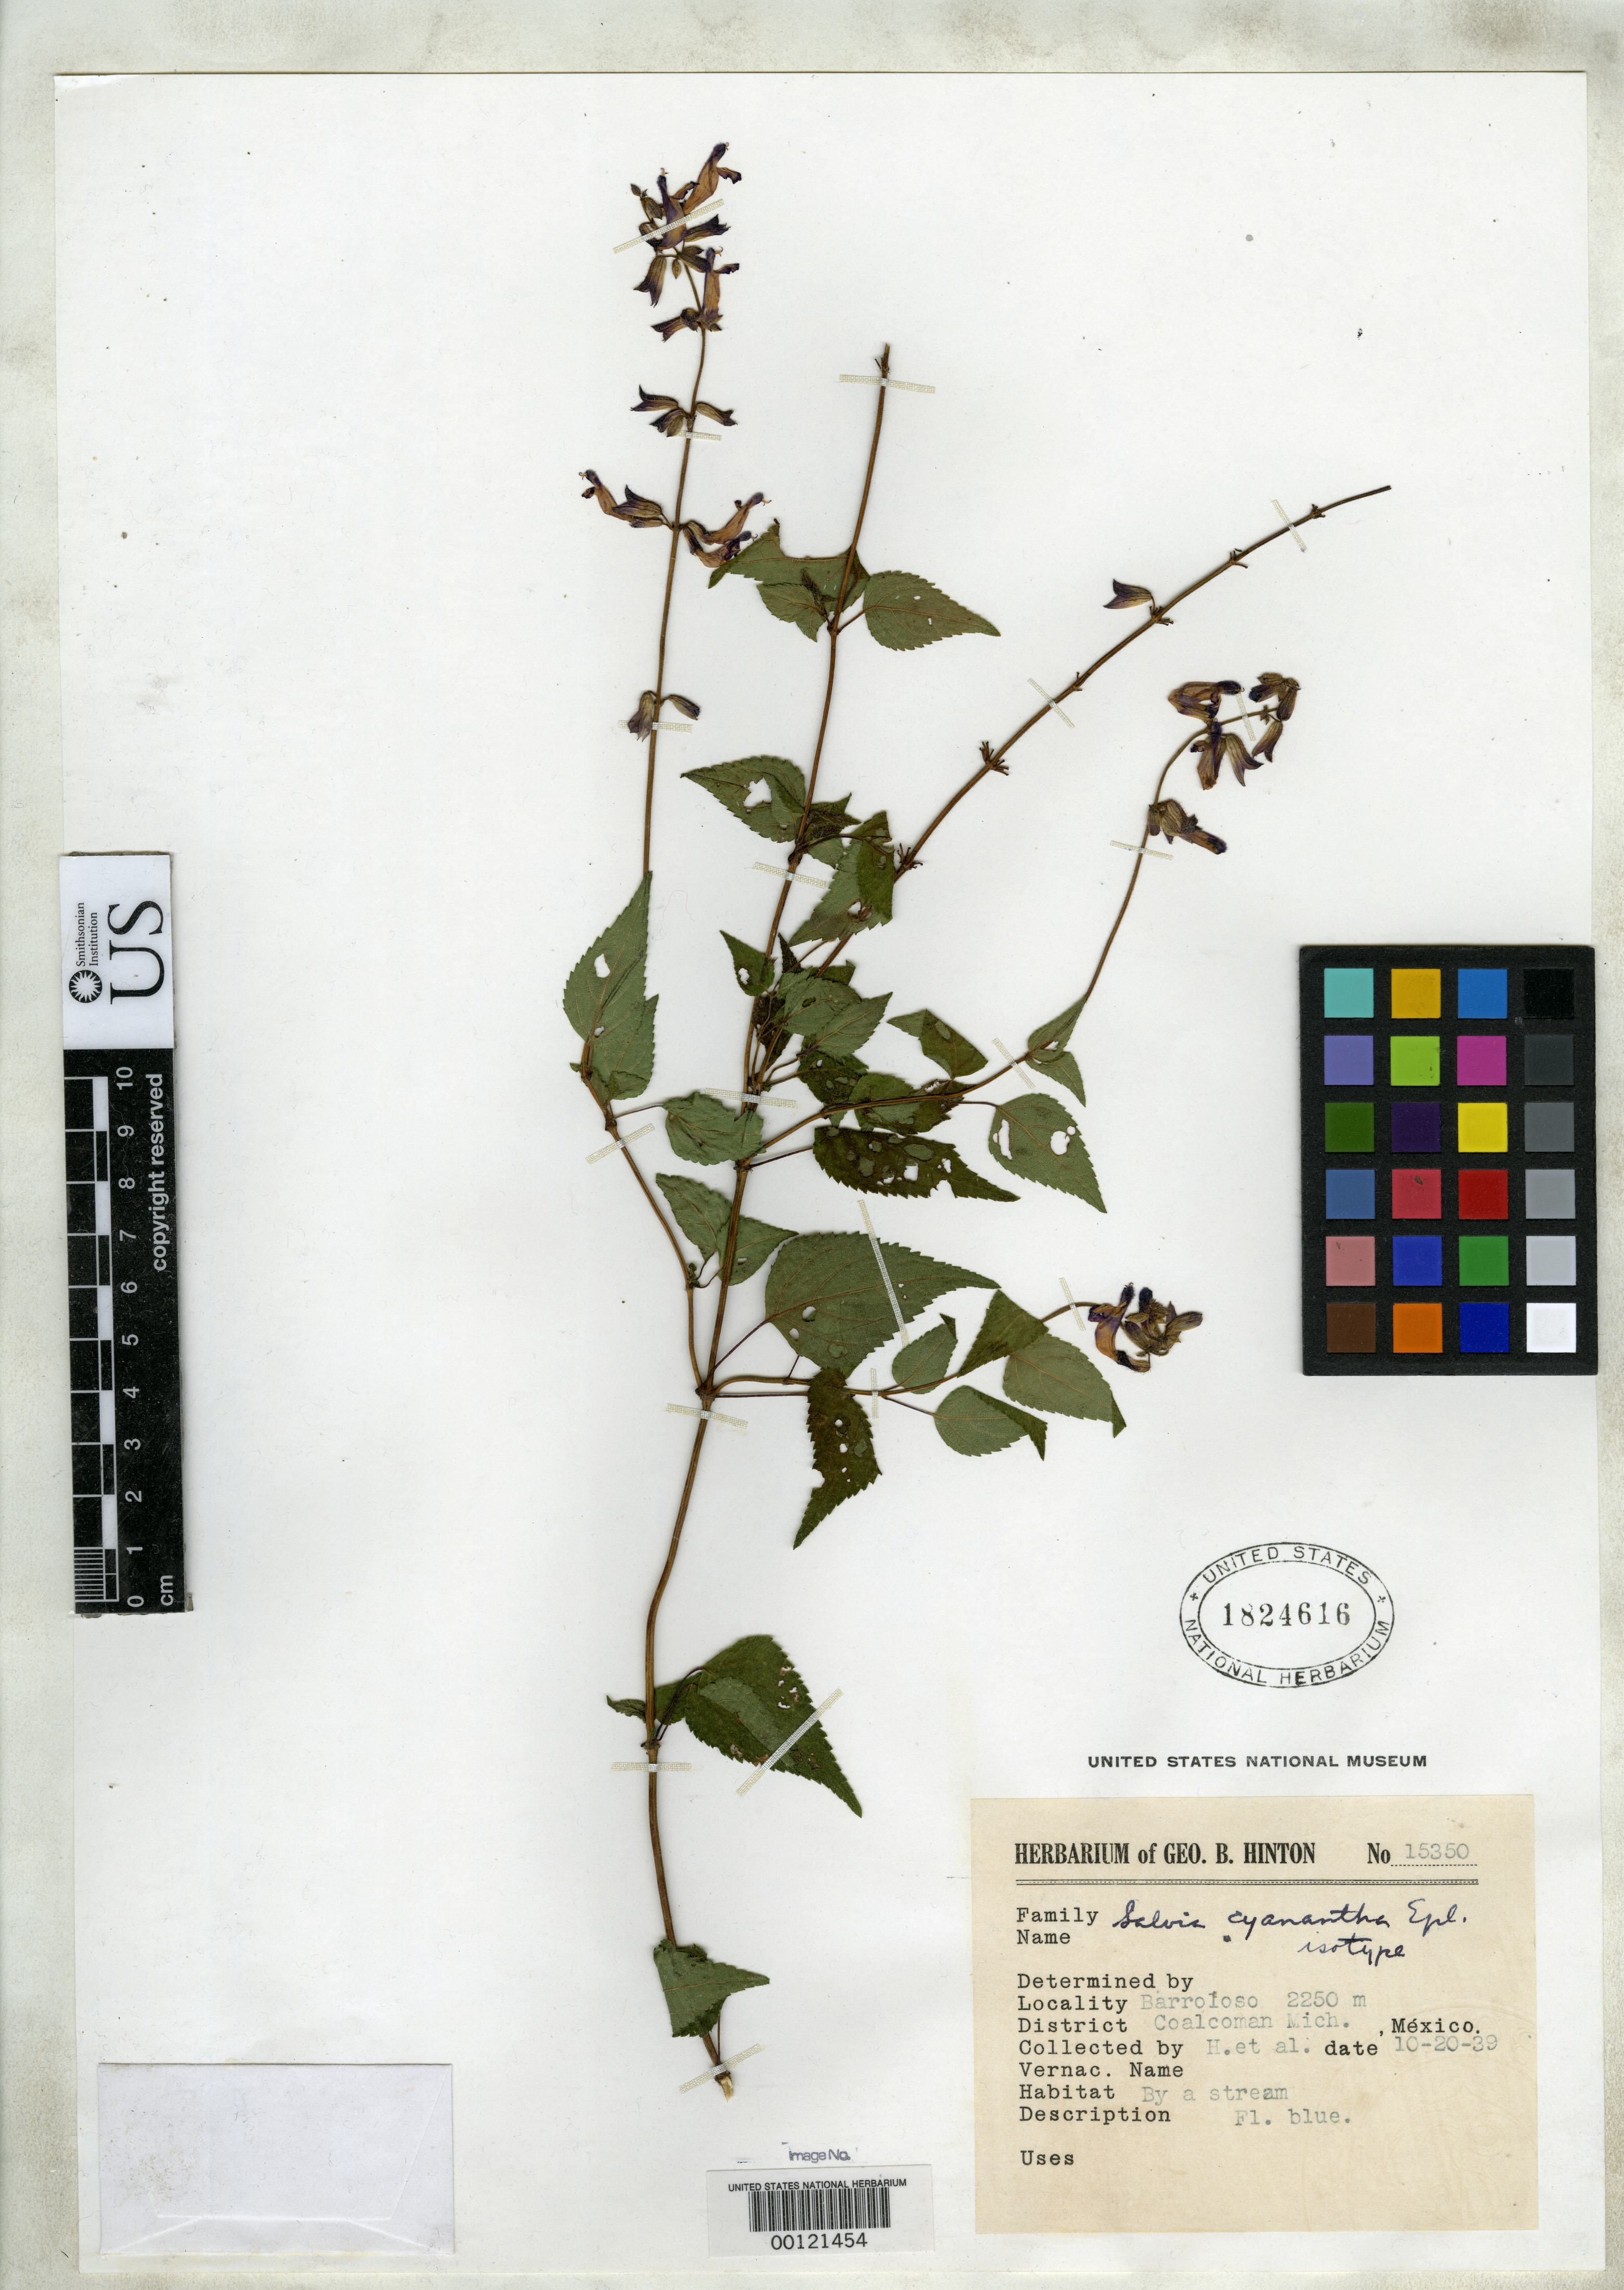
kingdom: Plantae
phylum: Tracheophyta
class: Magnoliopsida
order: Lamiales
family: Lamiaceae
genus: Salvia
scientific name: Salvia cyanantha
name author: Epling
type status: Isotype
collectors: G. B. Hinton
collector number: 15350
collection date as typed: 20 Oct 1939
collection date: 1939-10-20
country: Mexico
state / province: Michoacán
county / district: Coalcoman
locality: Barroloso.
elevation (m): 2250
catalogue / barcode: US 1824616